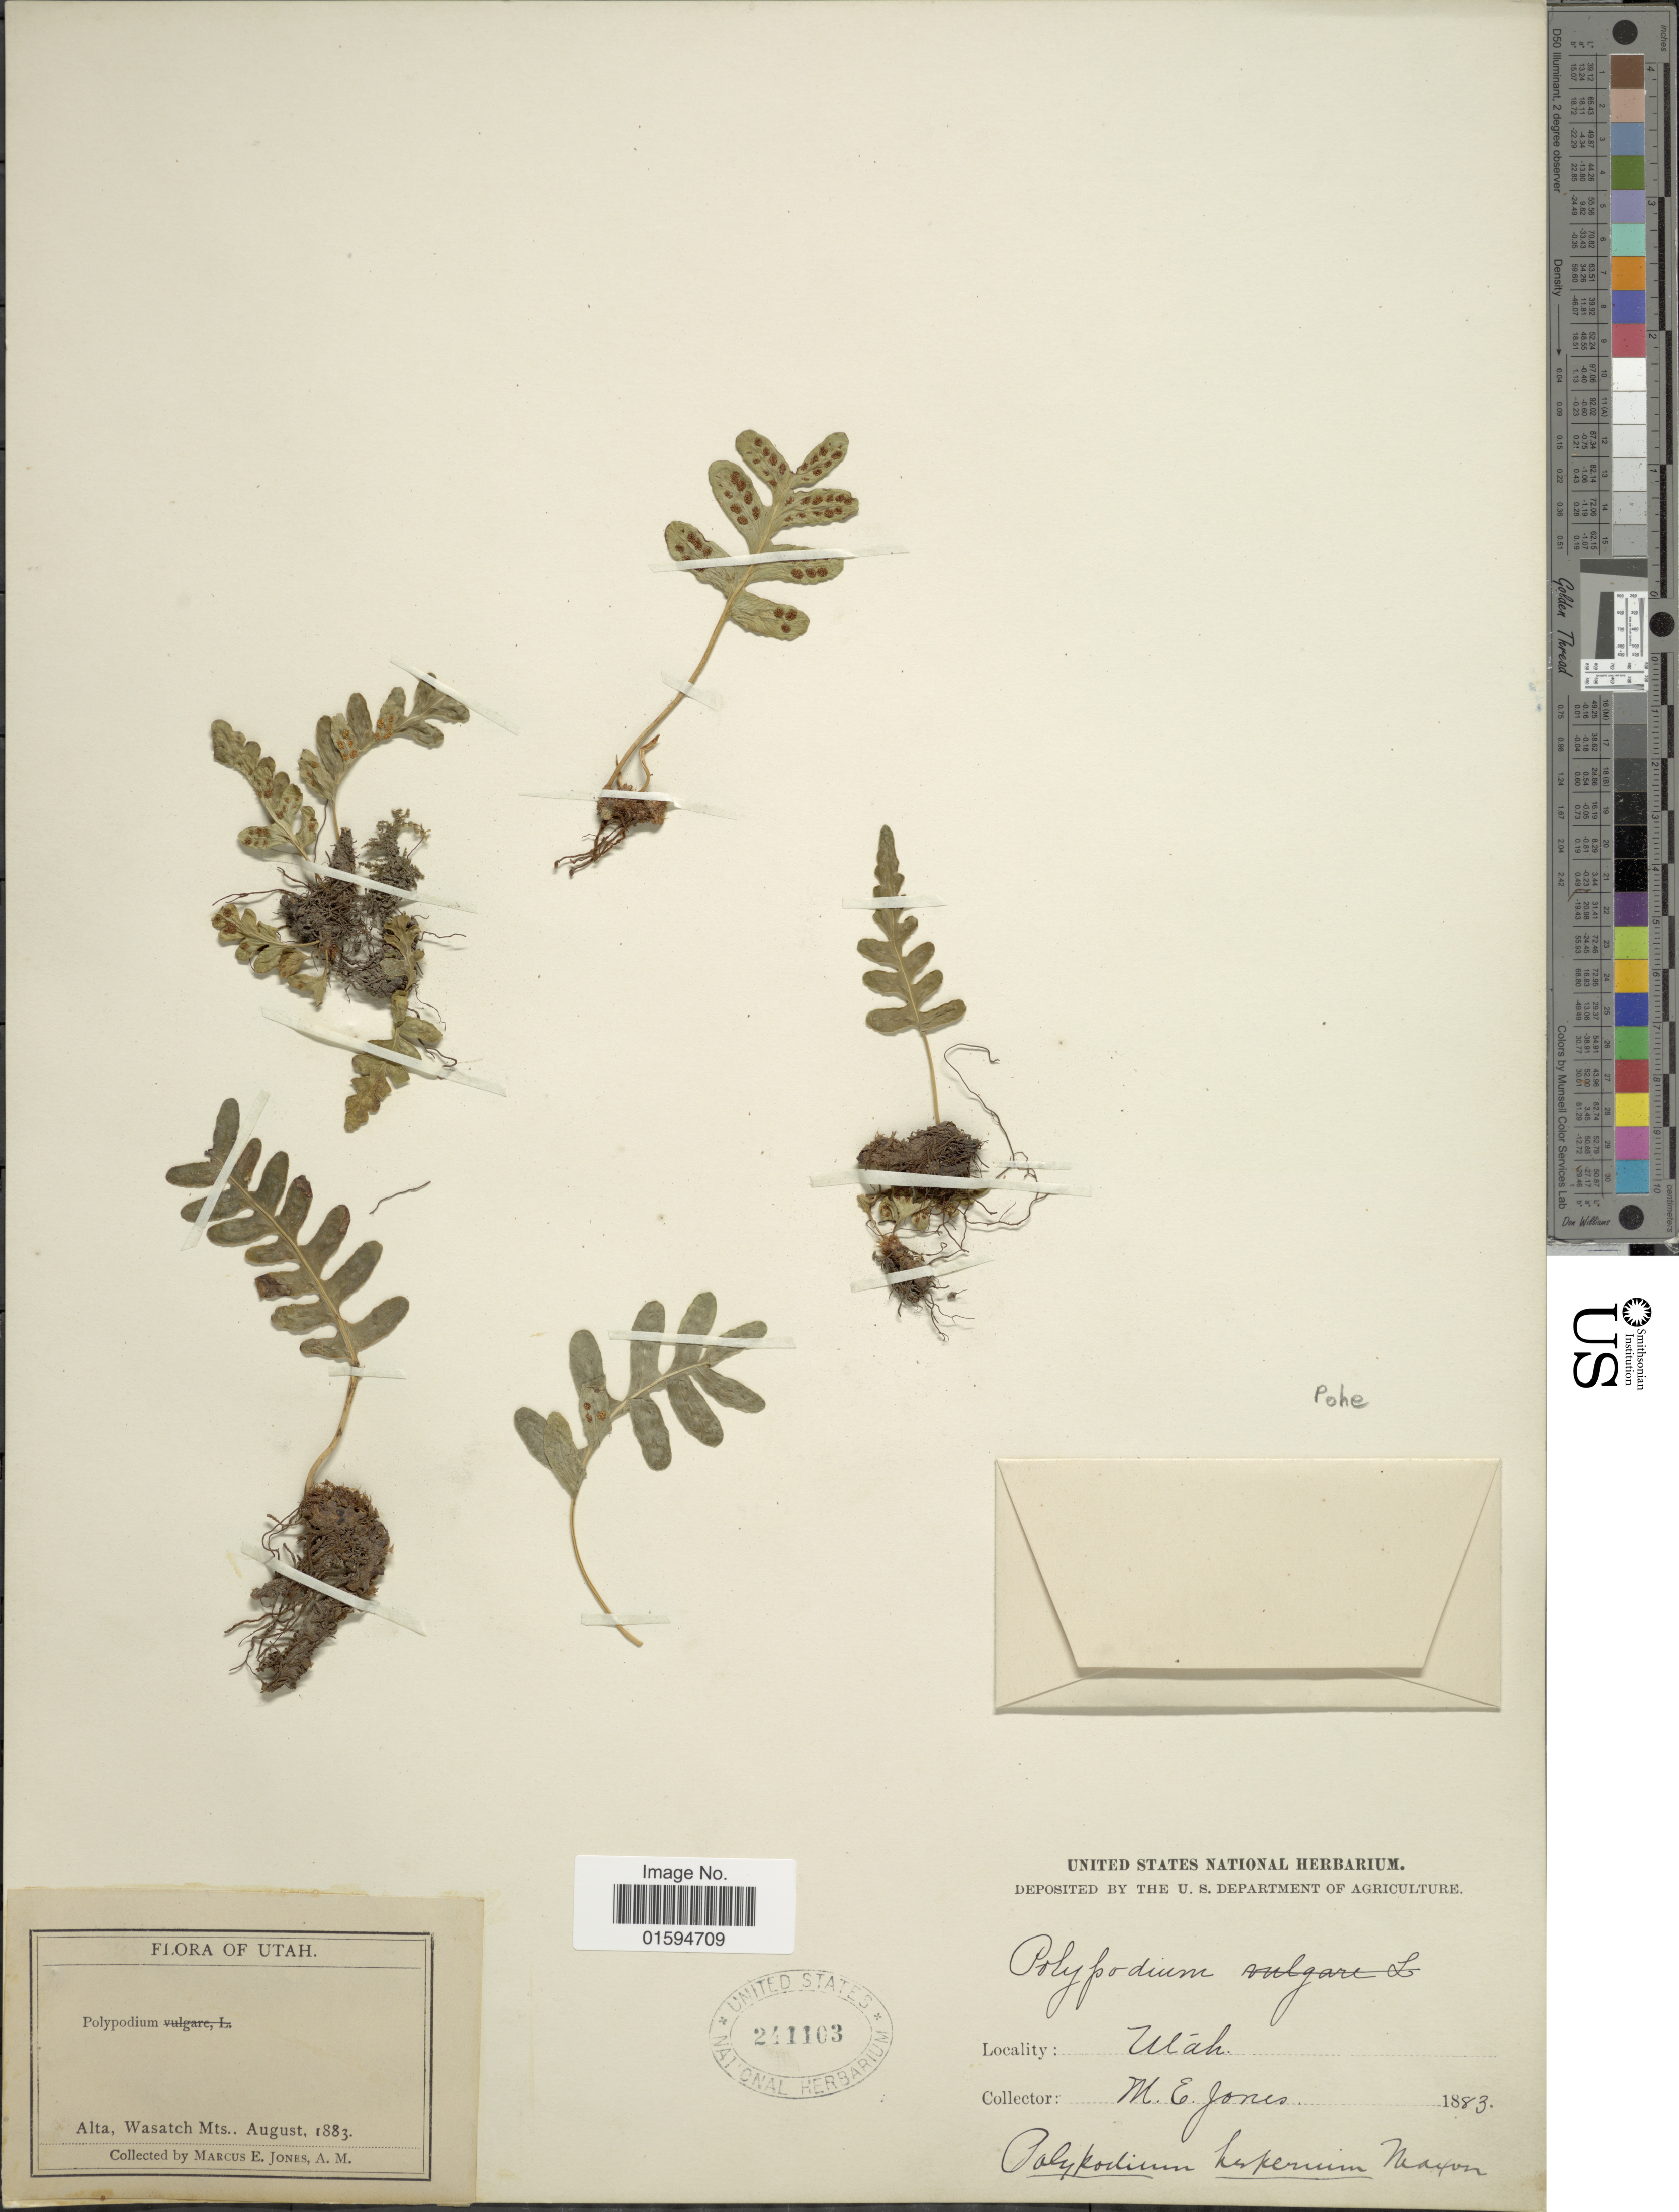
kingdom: Plantae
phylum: Tracheophyta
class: Polypodiopsida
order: Polypodiales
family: Polypodiaceae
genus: Polypodium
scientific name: Polypodium hesperium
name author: Maxon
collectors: P. C. Standley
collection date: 1883-08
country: United States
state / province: Utah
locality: Alta, Wasatch Mts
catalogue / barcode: US 241103